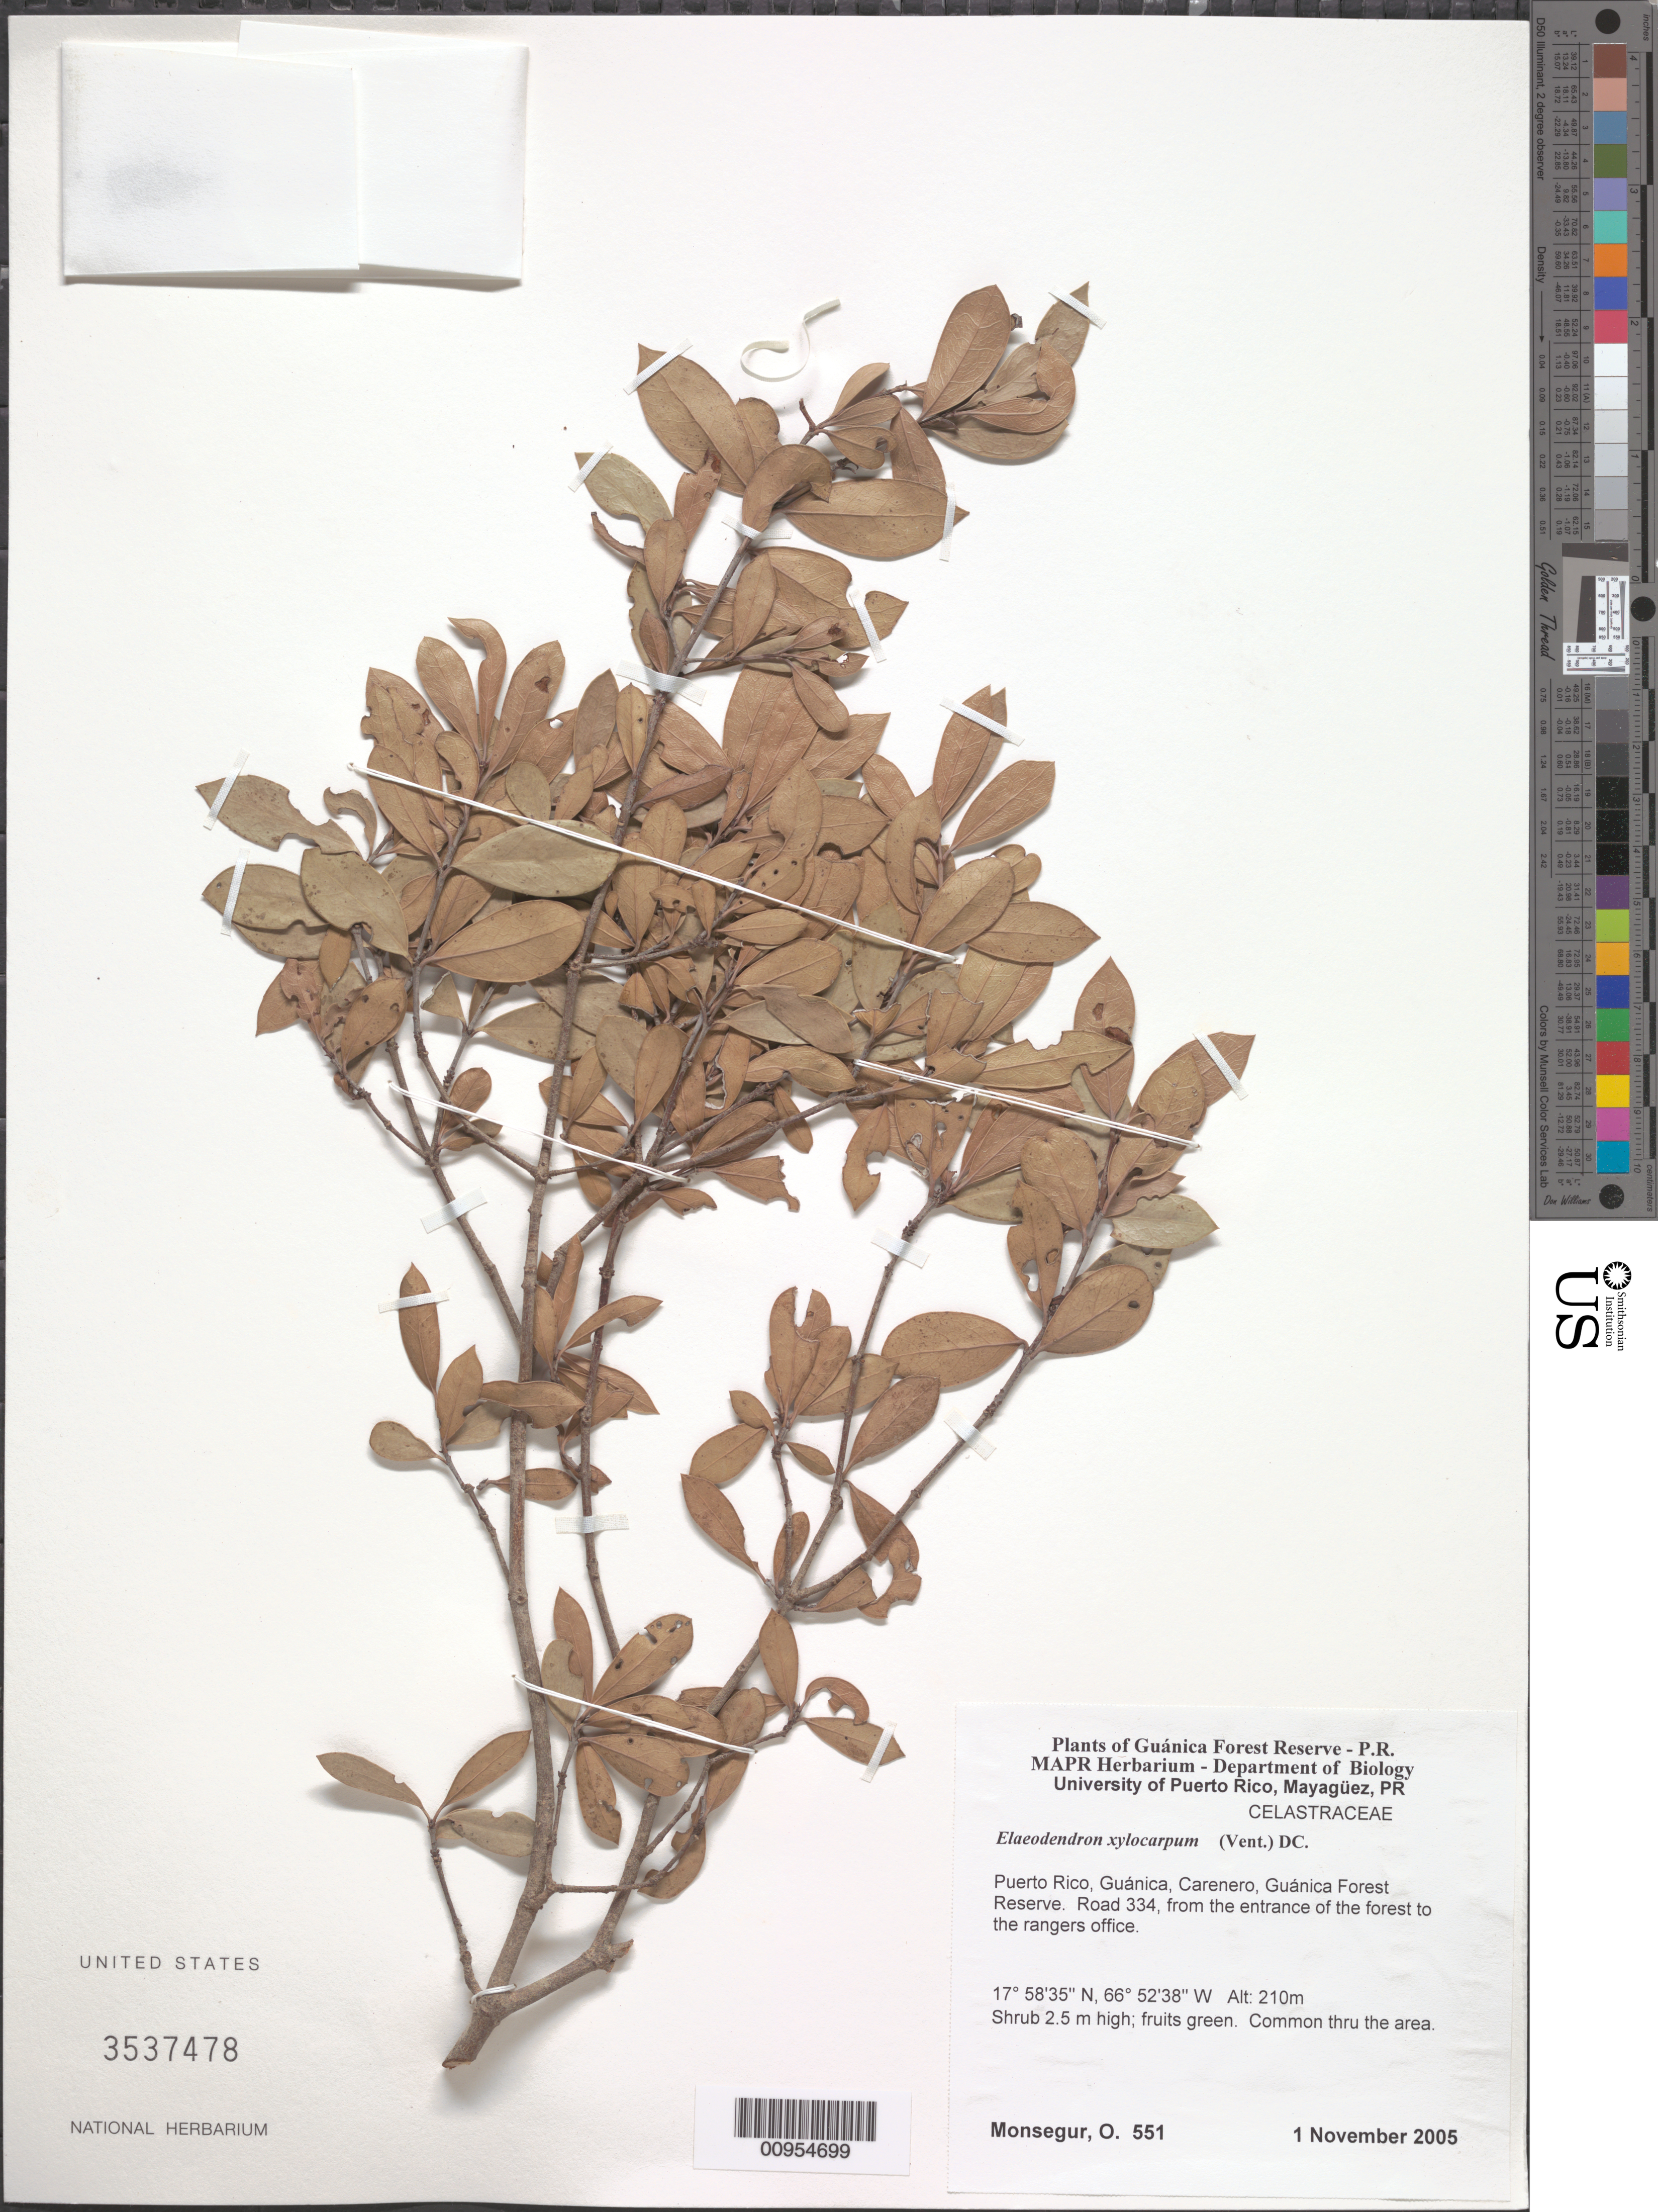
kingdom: Plantae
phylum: Tracheophyta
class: Magnoliopsida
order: Celastrales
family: Celastraceae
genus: Elaeodendron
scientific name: Elaeodendron xylocarpum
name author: (Vent.) DC.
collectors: O. Monsegur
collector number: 551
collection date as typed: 01 Nov 2005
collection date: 2005-11-01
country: Puerto Rico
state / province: Guánica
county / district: Carenero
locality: Guánica Forest Reserve. Road 334, from the entrance of the forest to the rangers office.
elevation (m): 210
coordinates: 17.58346, 66.52379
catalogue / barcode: US 3537478